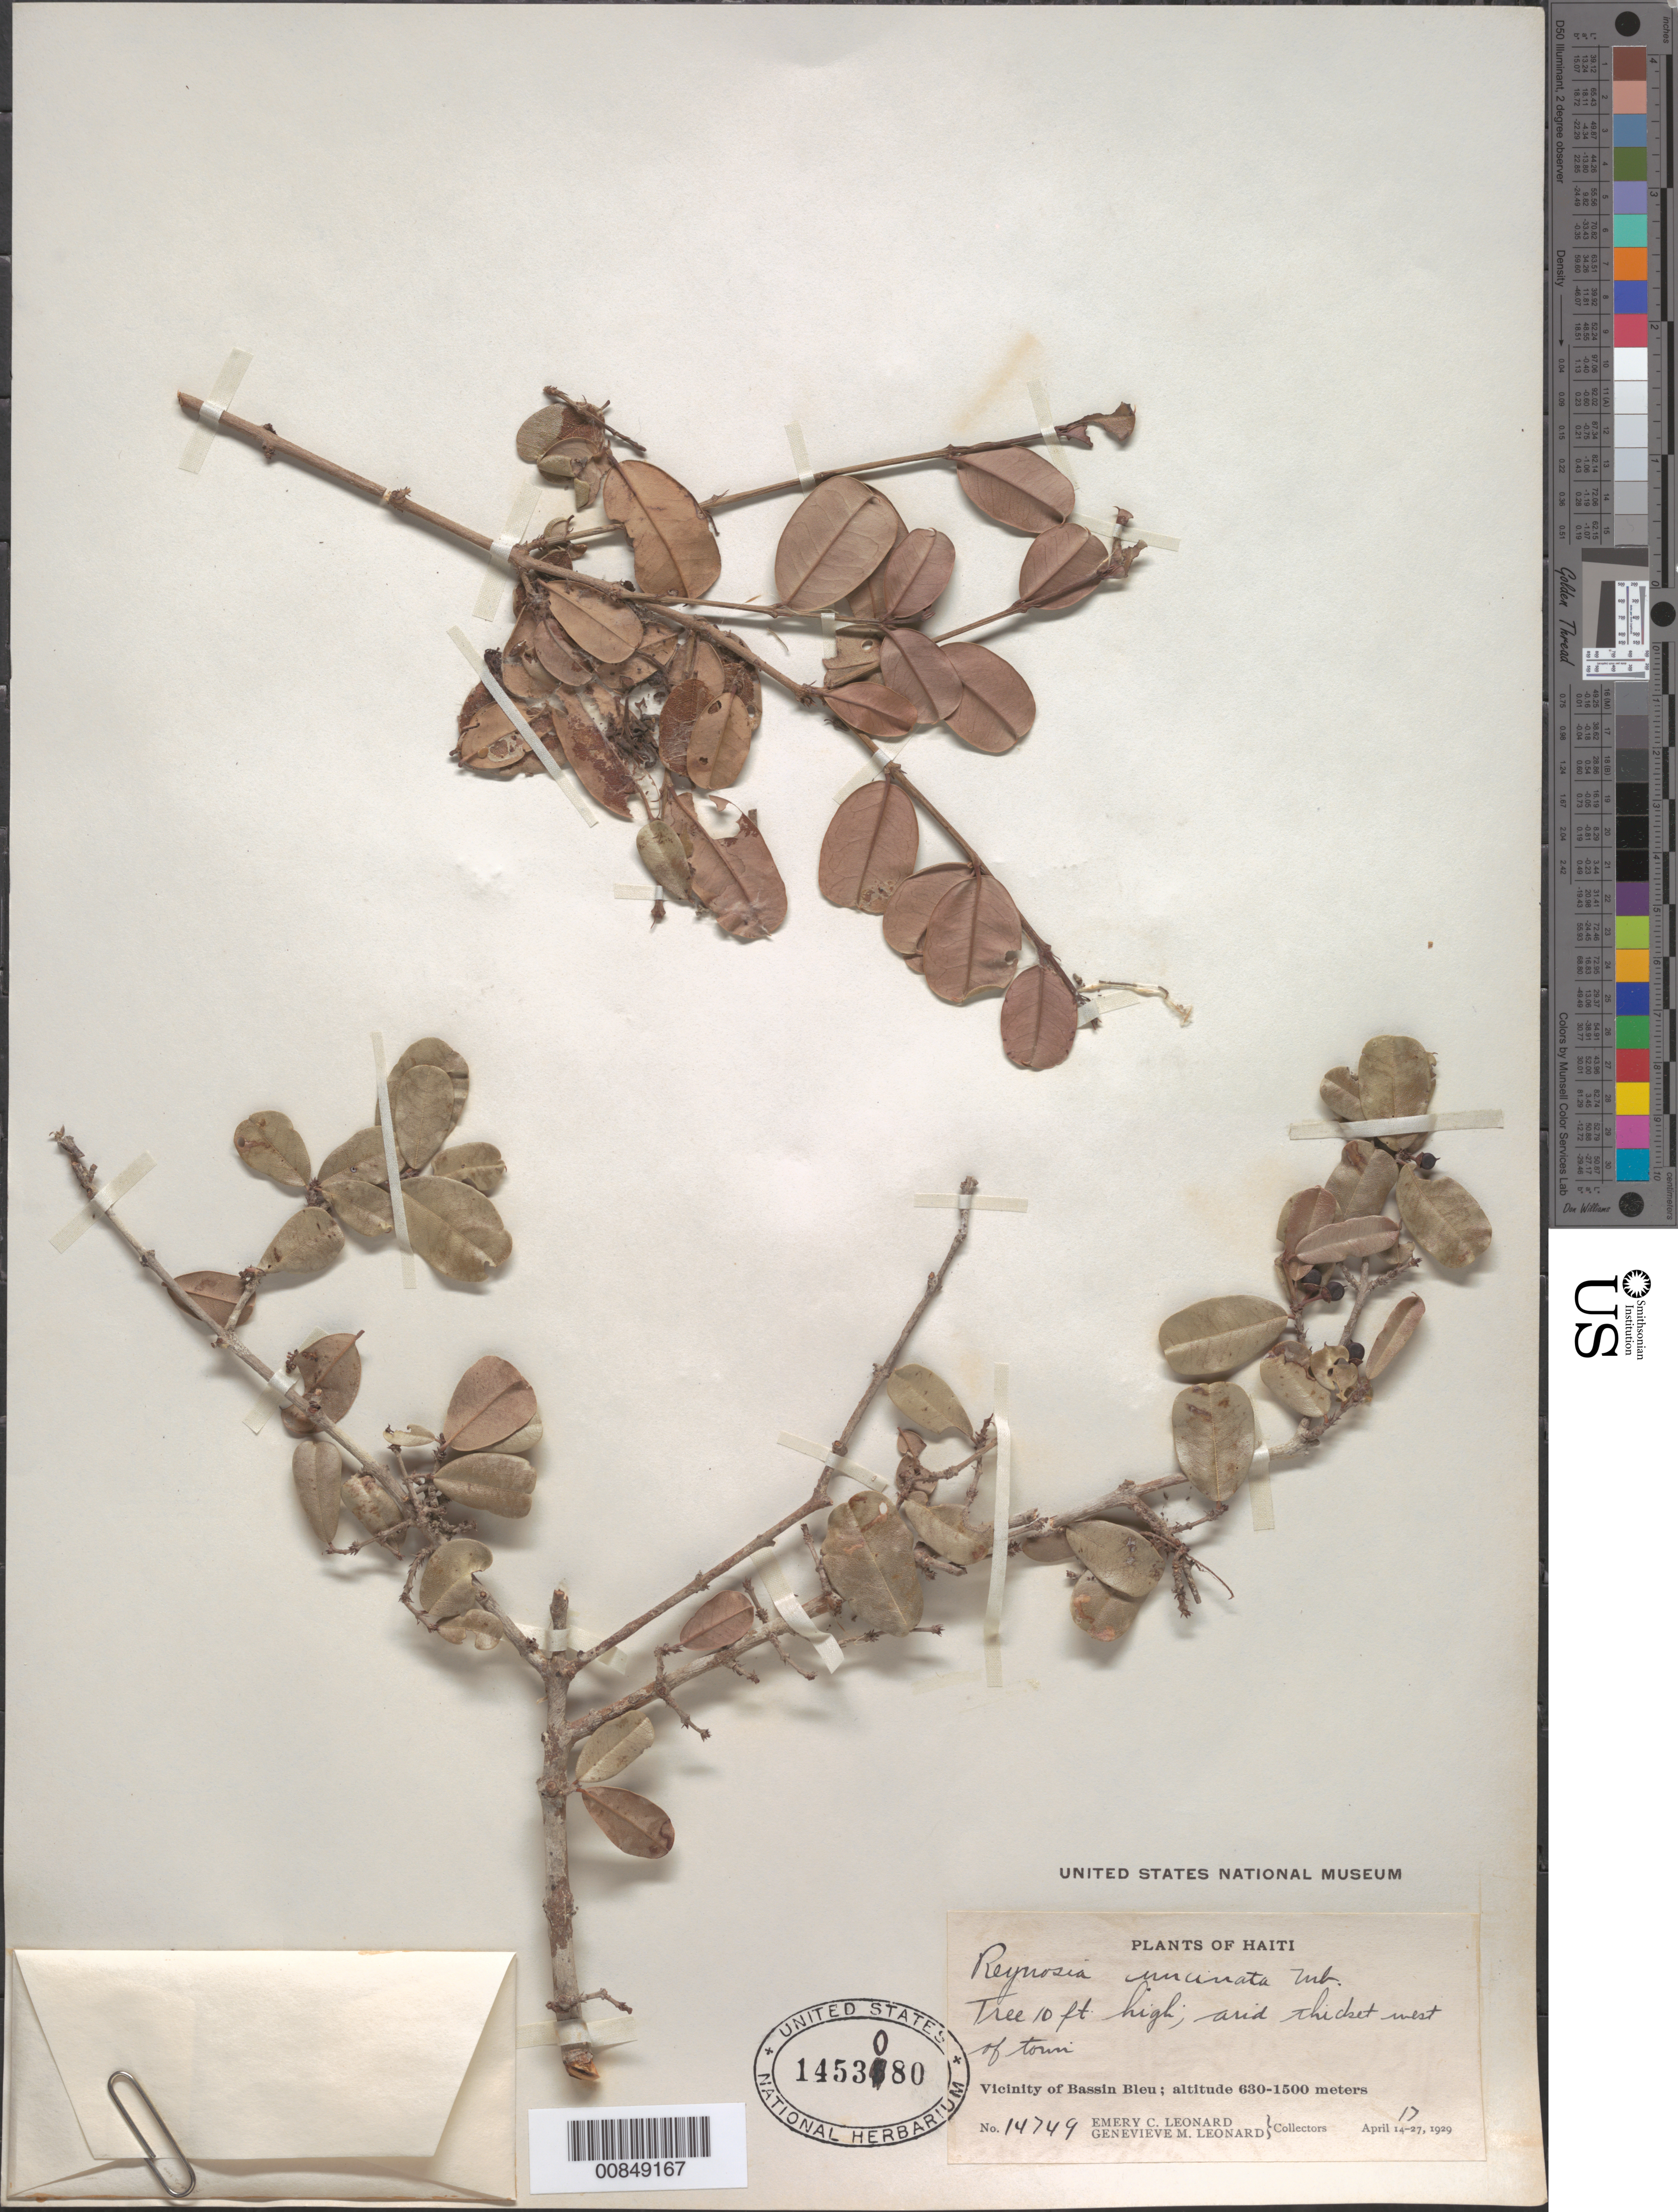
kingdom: Plantae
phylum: Tracheophyta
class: Magnoliopsida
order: Rosales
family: Rhamnaceae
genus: Reynosia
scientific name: Reynosia uncinata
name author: Urb.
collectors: E. C. Leonard & G. M. Leonard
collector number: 14749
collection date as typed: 17 Apr 1929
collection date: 1929-04-17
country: Haiti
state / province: Nord-Ouest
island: Hispaniola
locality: Vicinity of Bassin Bleu, W of town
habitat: Arid thicket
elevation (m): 630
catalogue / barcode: US 1453080